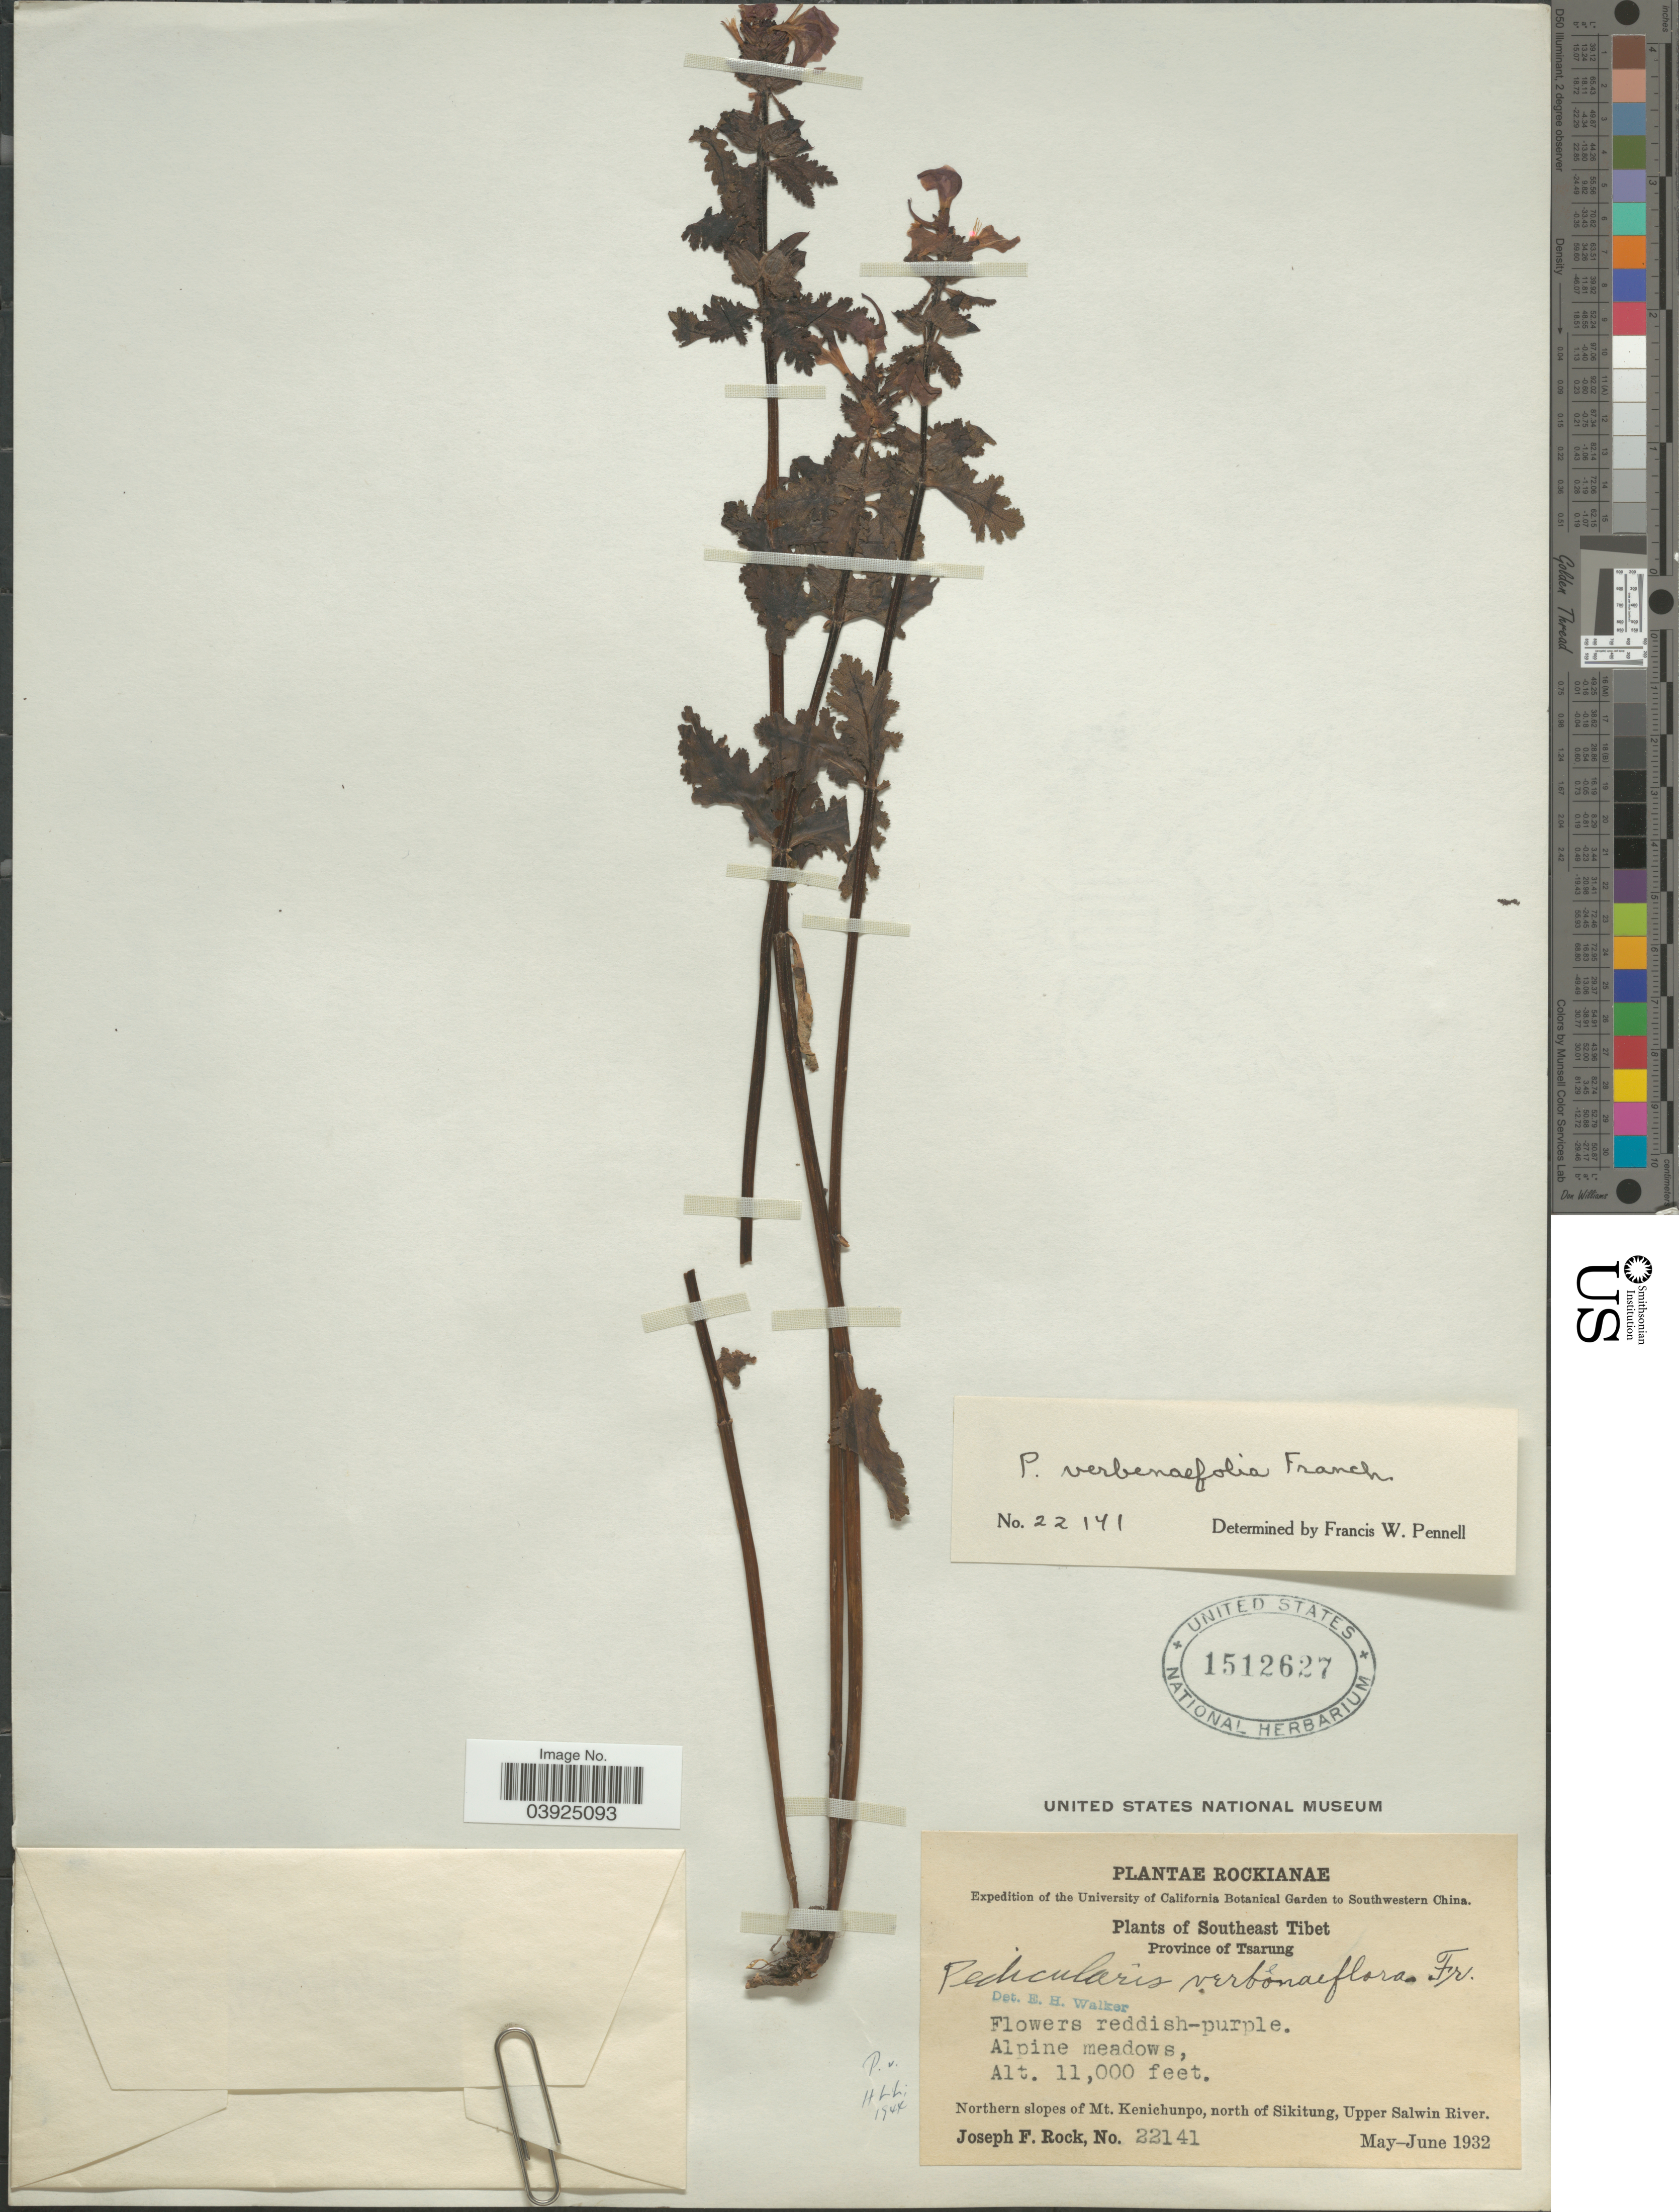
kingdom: Plantae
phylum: Tracheophyta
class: Magnoliopsida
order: Lamiales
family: Orobanchaceae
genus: Pedicularis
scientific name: Pedicularis verbenifolia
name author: Franch. ex Maxim.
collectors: J. F. Rock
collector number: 22141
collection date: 1932-05/1932-06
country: China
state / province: Xizang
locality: Southwestern China. Southeast Tibet. Province of Tsarung. Northern slopes of Mt. Kenichunpo, north of Sikitung, Upper Salwin River.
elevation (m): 3353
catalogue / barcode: US 1512627